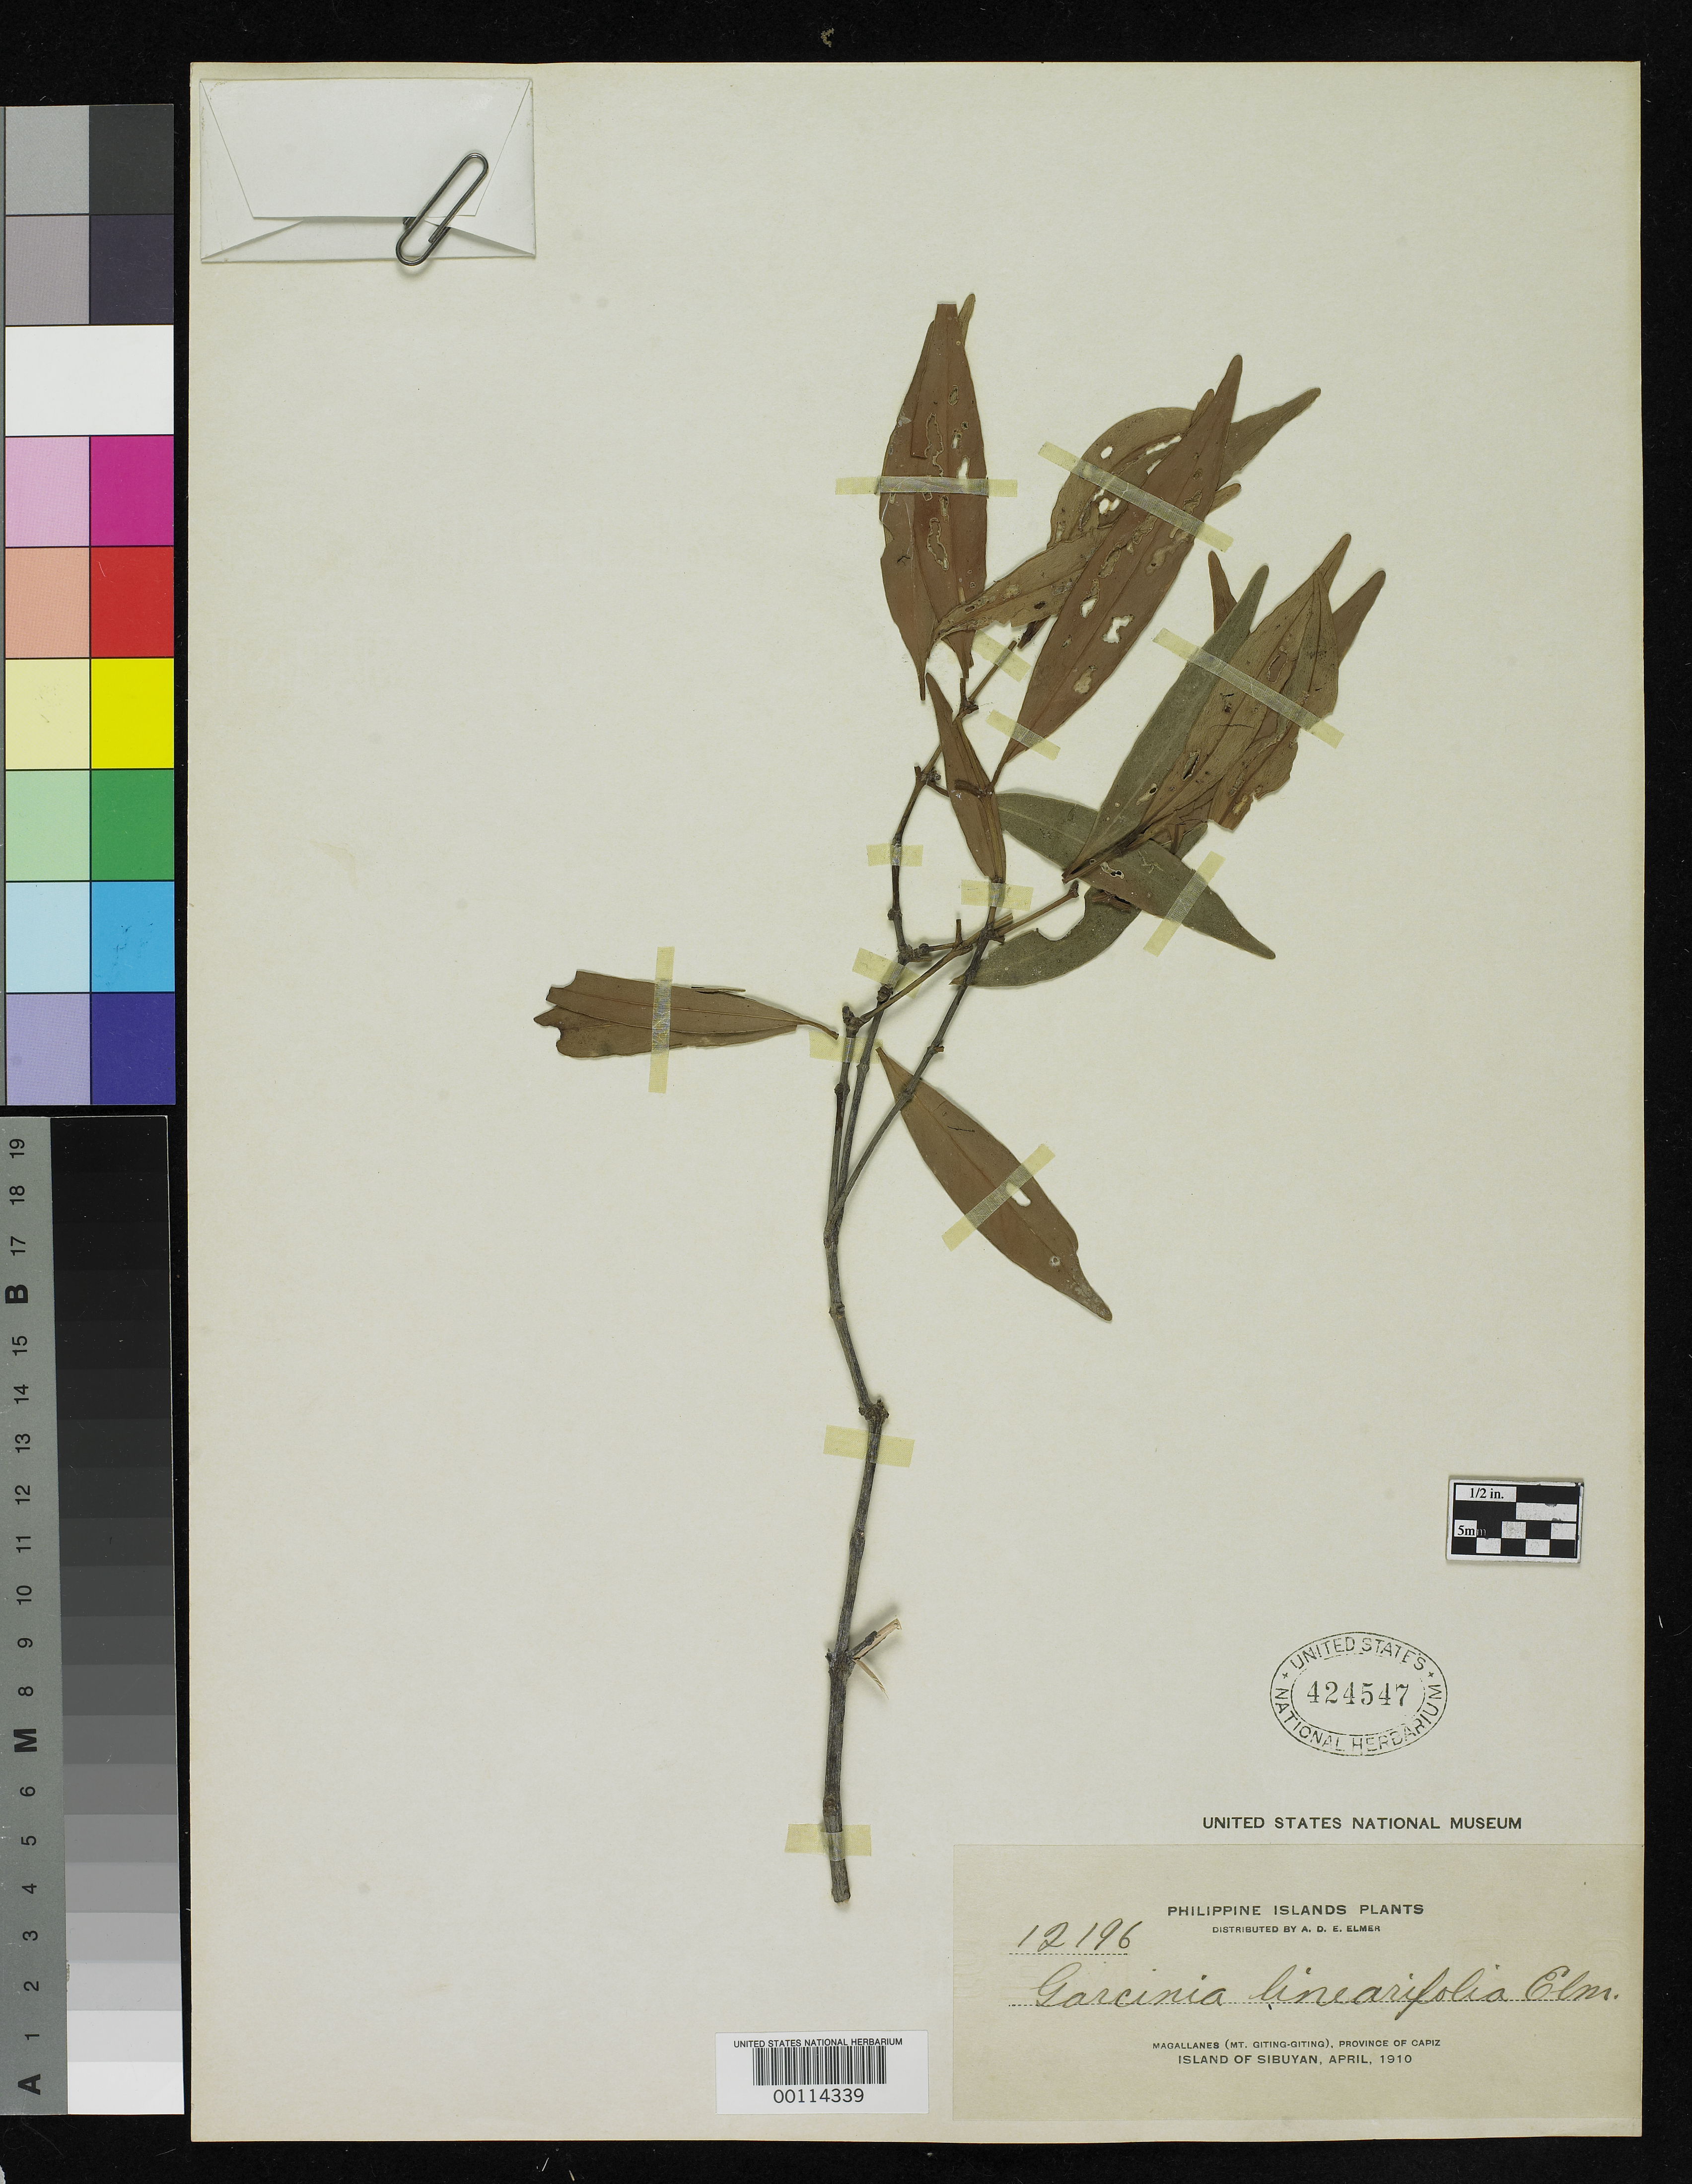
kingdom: Plantae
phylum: Tracheophyta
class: Magnoliopsida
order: Malpighiales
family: Clusiaceae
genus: Garcinia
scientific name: Garcinia linearifolia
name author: Elmer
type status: Isotype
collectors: A. D. E. Elmer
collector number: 12196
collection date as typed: Apr 1910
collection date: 1910-04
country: Philippines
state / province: Mimaropa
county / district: Romblon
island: Sibuyan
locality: Magallanes (Mt. Giting-Giting), Province of Capiz, Island of Sibuyan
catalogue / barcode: US 424547